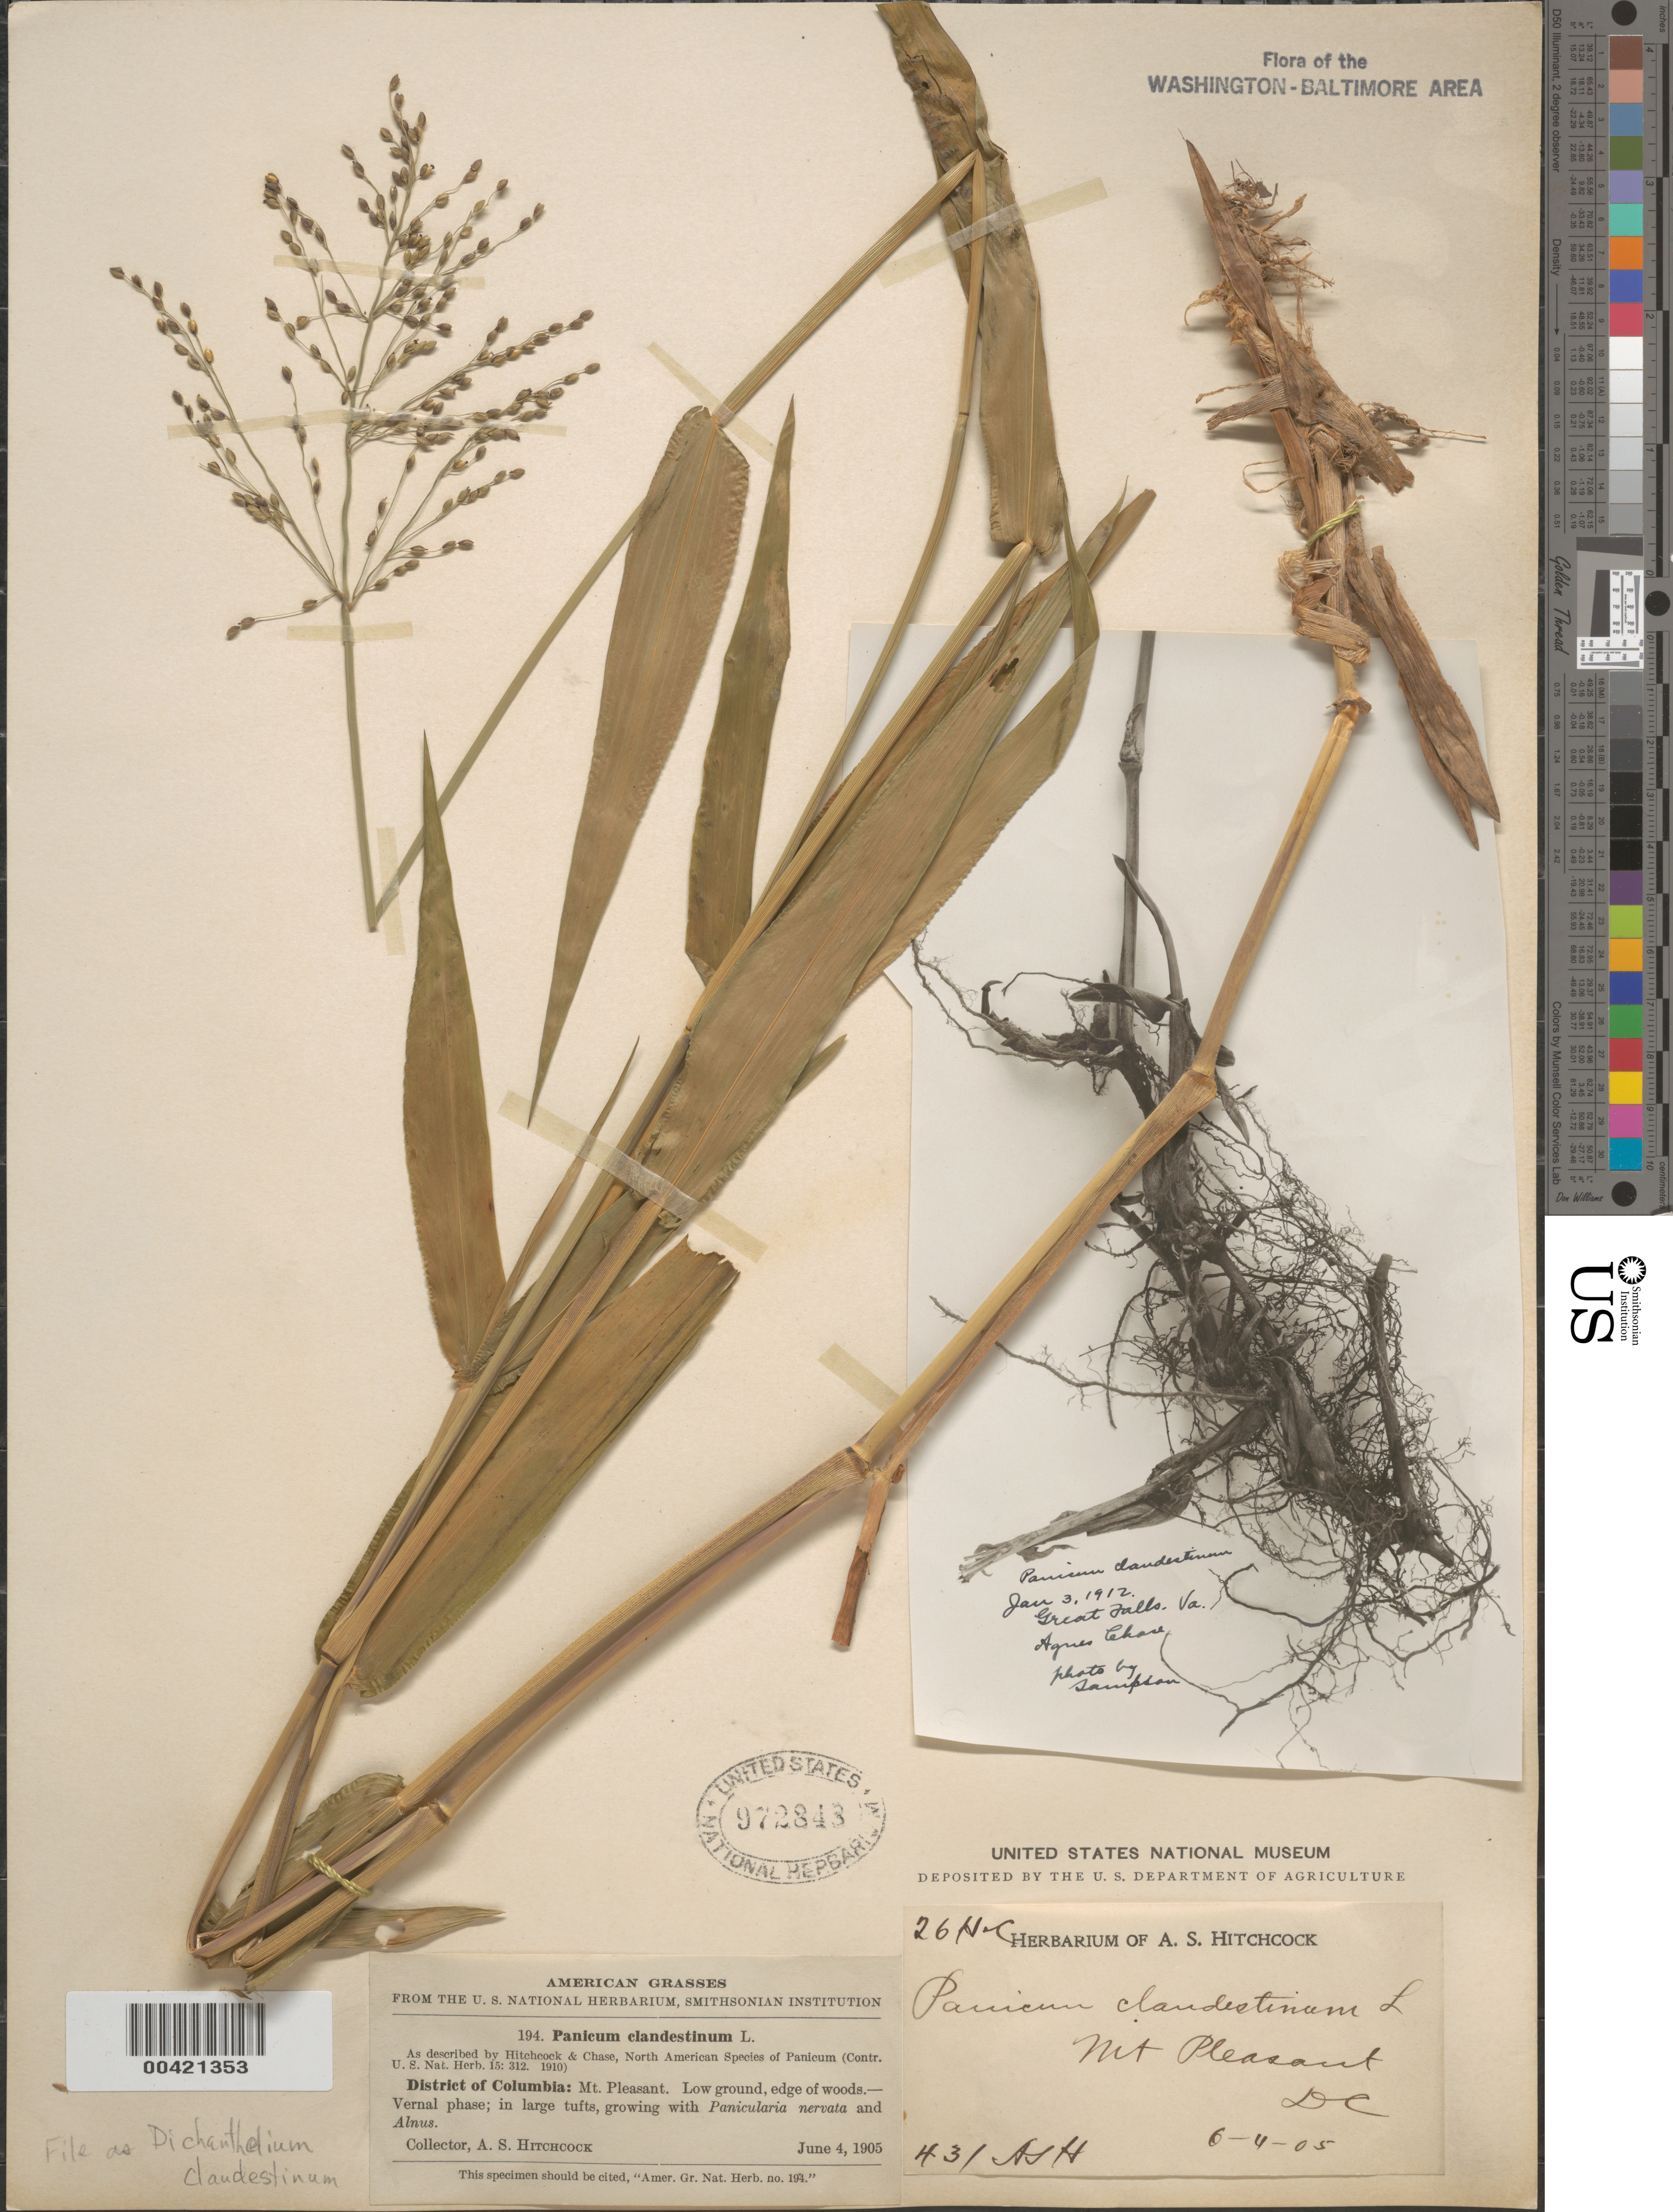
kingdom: Plantae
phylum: Tracheophyta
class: Liliopsida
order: Poales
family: Poaceae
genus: Dichanthelium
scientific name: Dichanthelium clandestinum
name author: (L.) Gould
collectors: A. S. Hitchcock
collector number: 431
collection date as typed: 04 Jun 1905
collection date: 1905-06-04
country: United States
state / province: District of Columbia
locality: Mt Pleasant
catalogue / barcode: US 972848